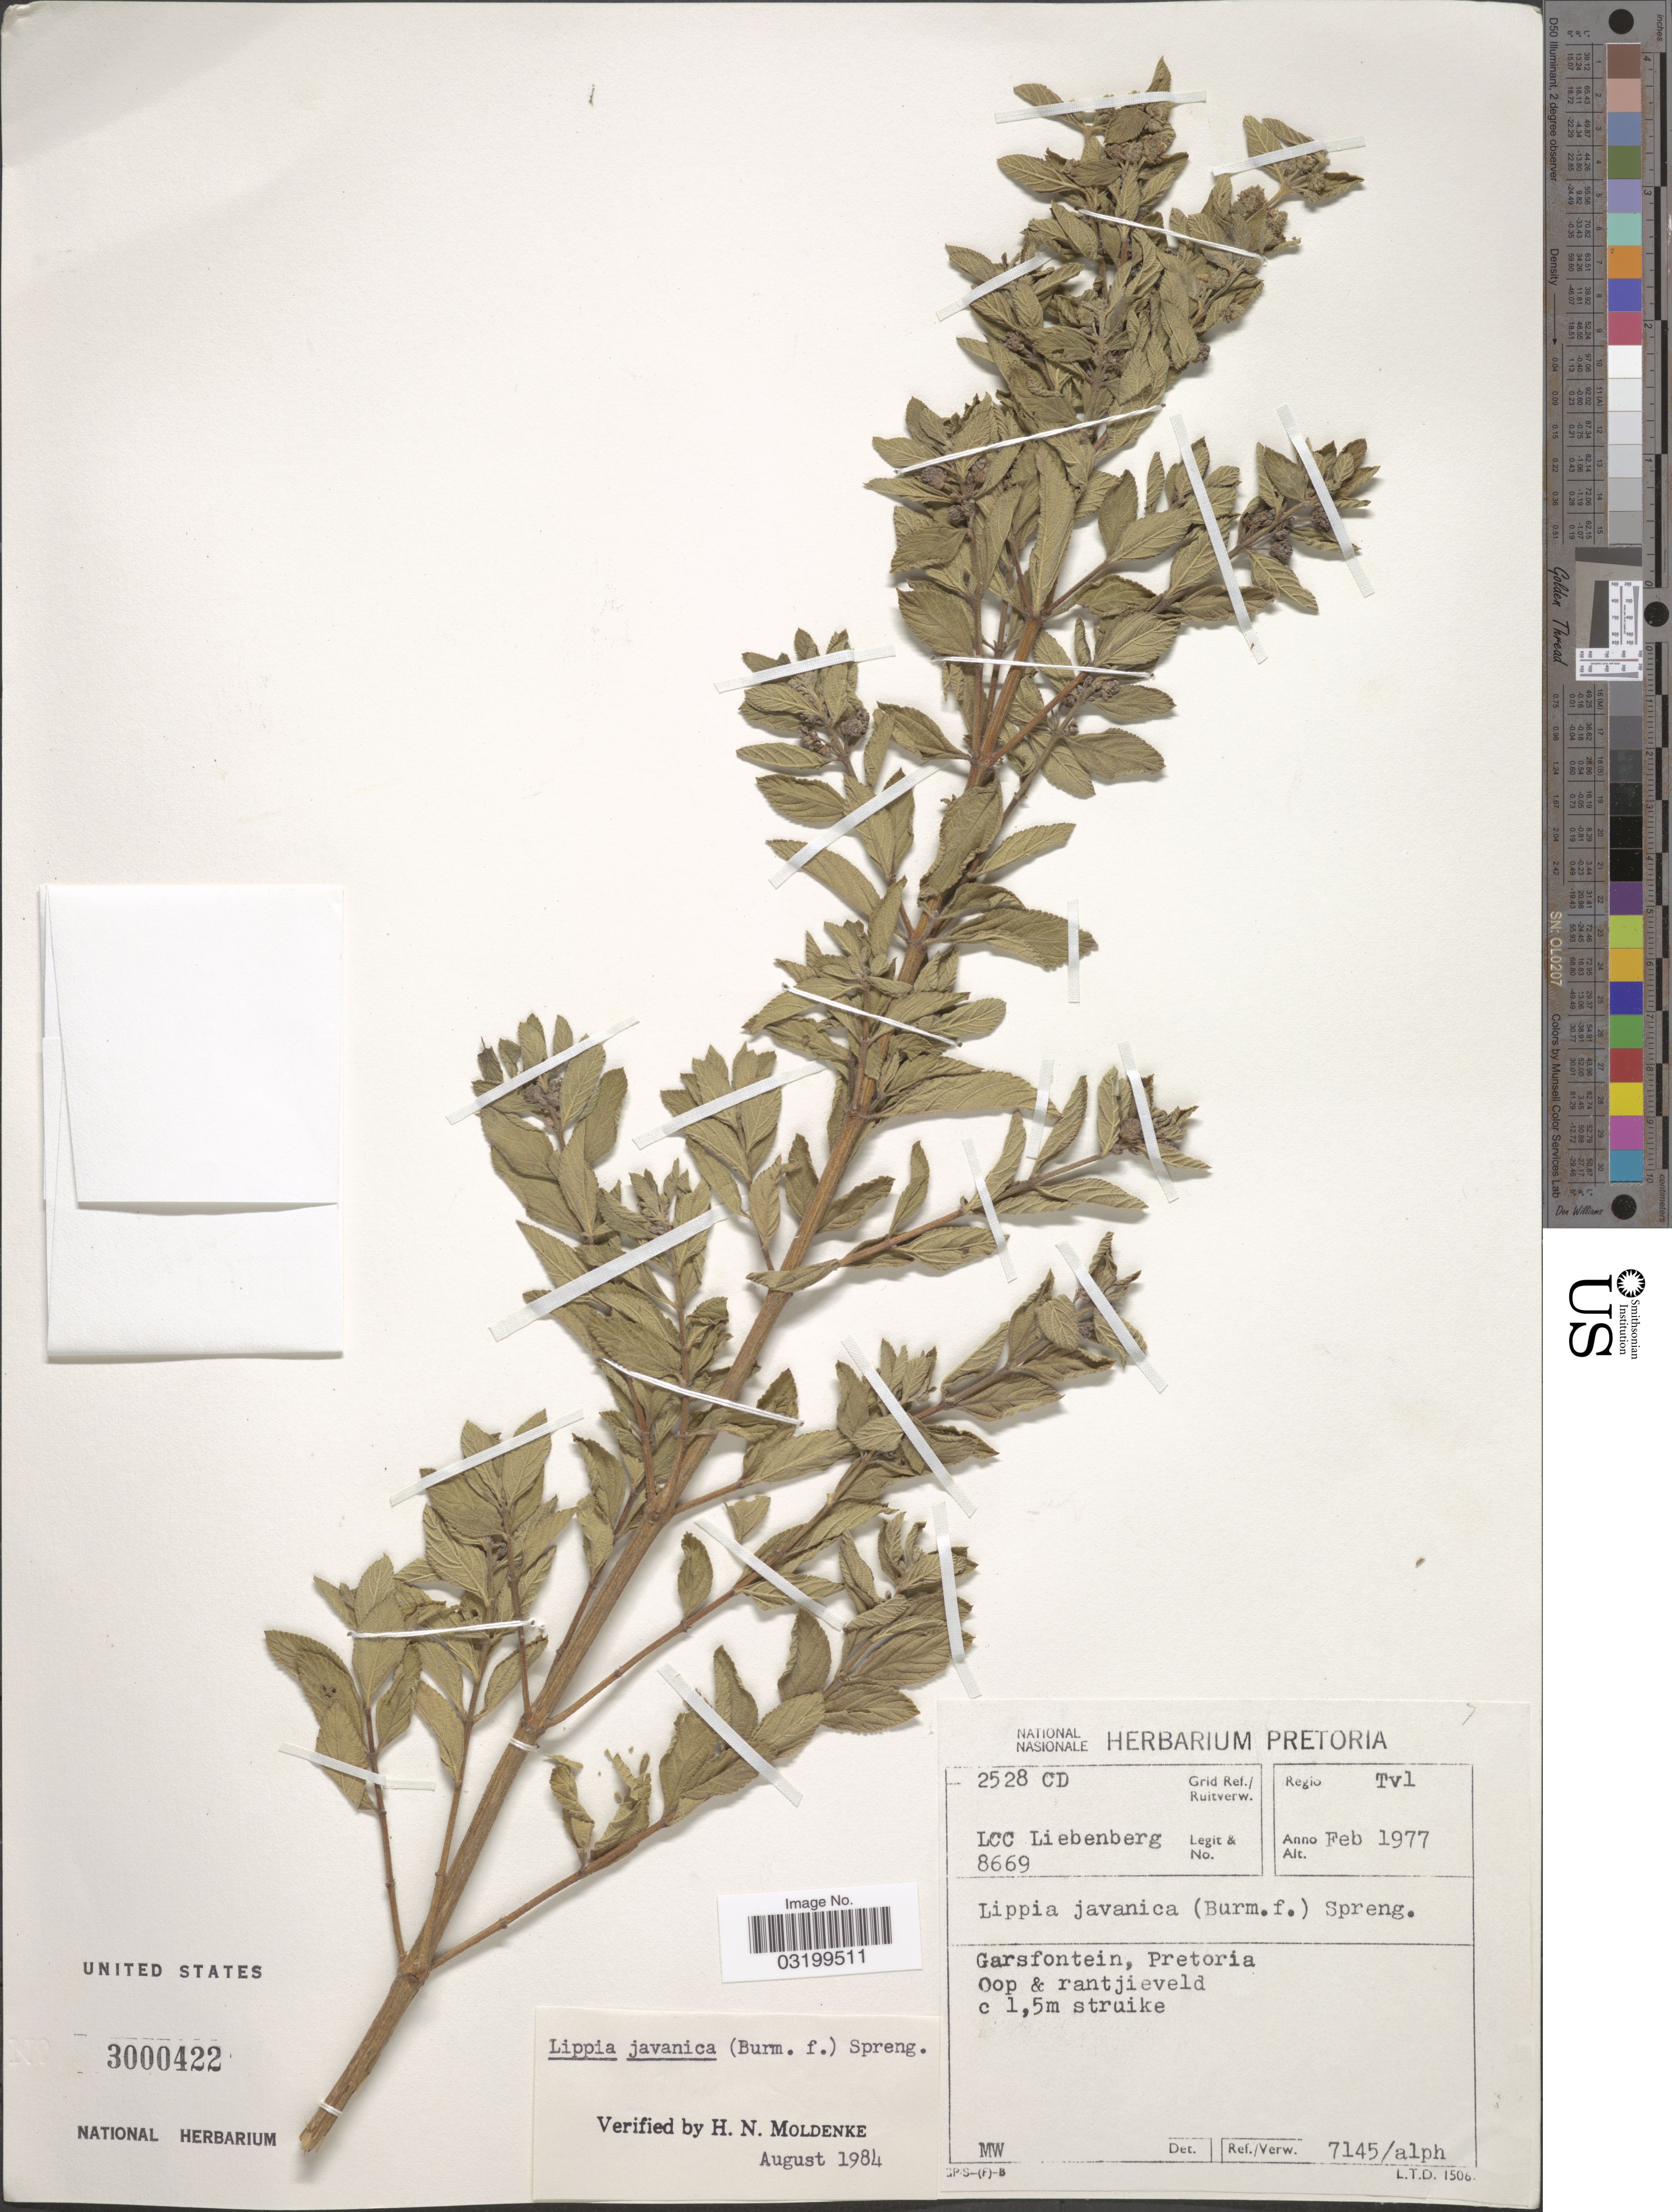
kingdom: Plantae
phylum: Tracheophyta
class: Magnoliopsida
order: Lamiales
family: Verbenaceae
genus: Lippia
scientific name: Lippia javanica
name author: (Burm. f.) Spreng.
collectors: L. Liebenberg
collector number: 8669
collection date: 1977-02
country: South Africa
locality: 2528 CD Grid Ref./ Ruitverw. Regio: Tvl. Garsfontein, Pretoria.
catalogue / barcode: US 3000422